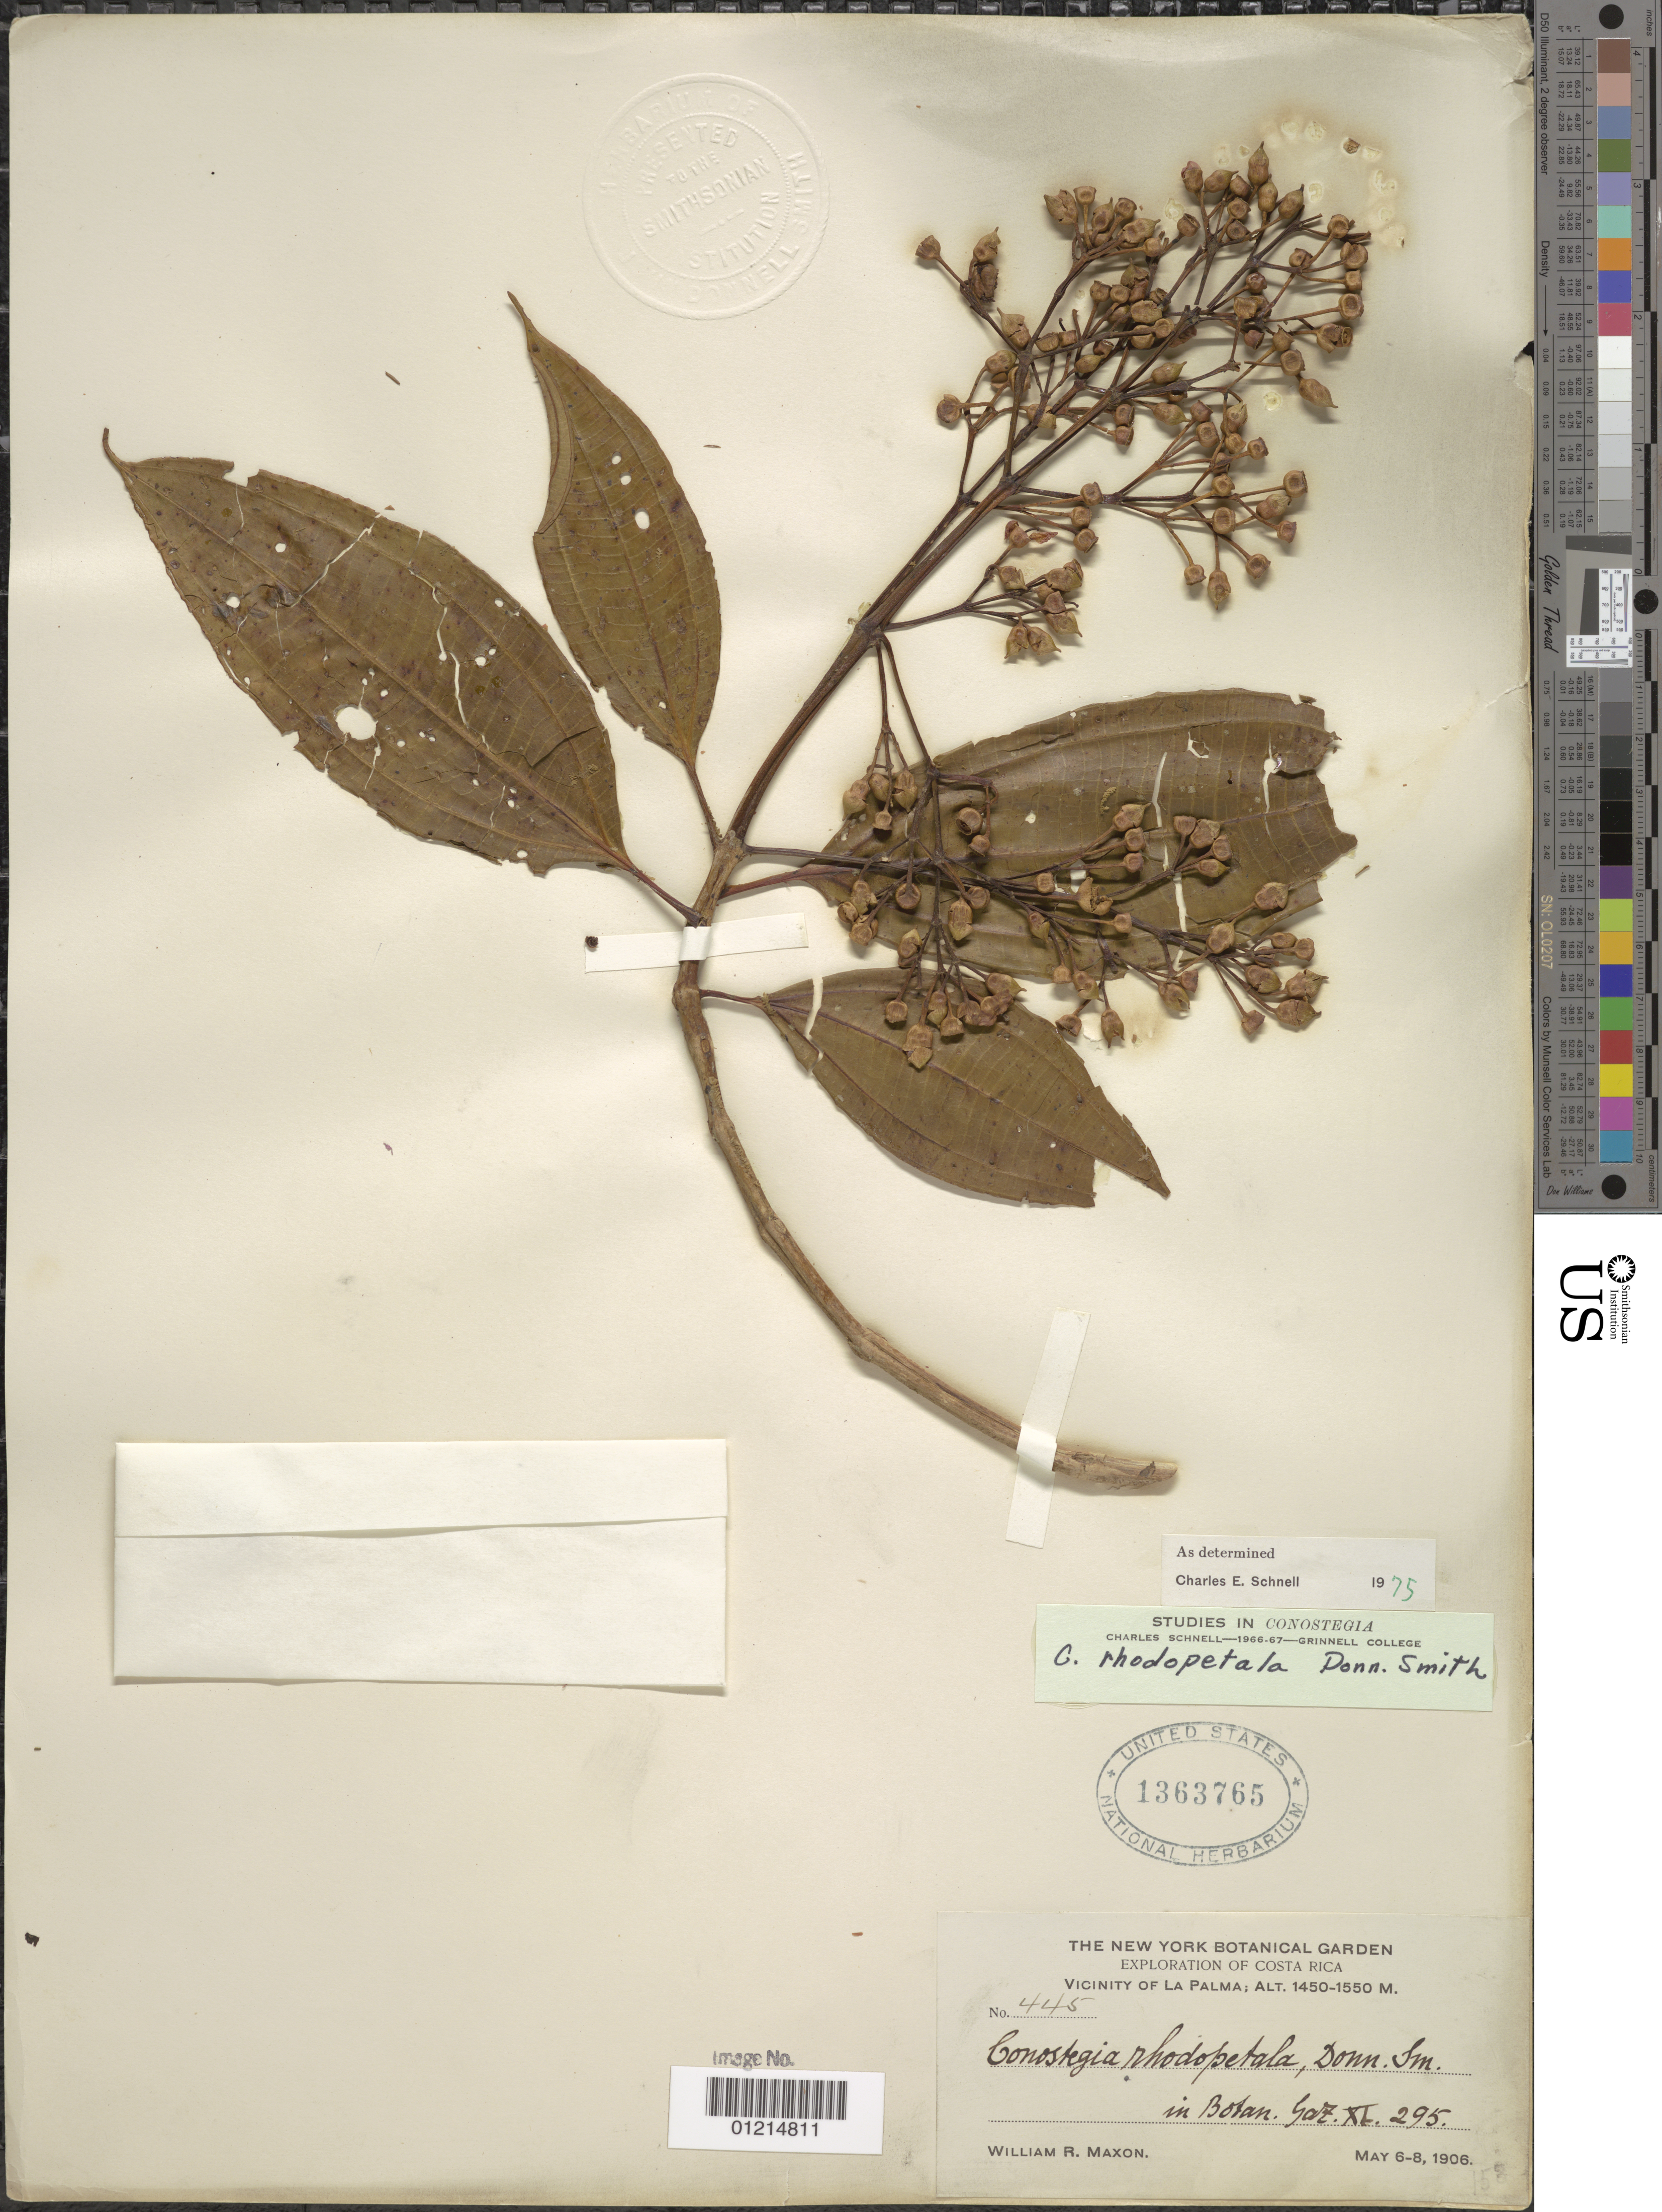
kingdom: Plantae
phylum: Tracheophyta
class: Magnoliopsida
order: Myrtales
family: Melastomataceae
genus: Conostegia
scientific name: Conostegia rhodopetala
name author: Donn. Sm.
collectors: W. R. Maxon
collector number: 445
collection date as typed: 06 May 1906 to 08 May 1906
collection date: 1906-05-06/1906-05-08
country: Costa Rica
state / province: San José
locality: Vicinity of La Palma.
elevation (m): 1450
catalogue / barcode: US 1363765